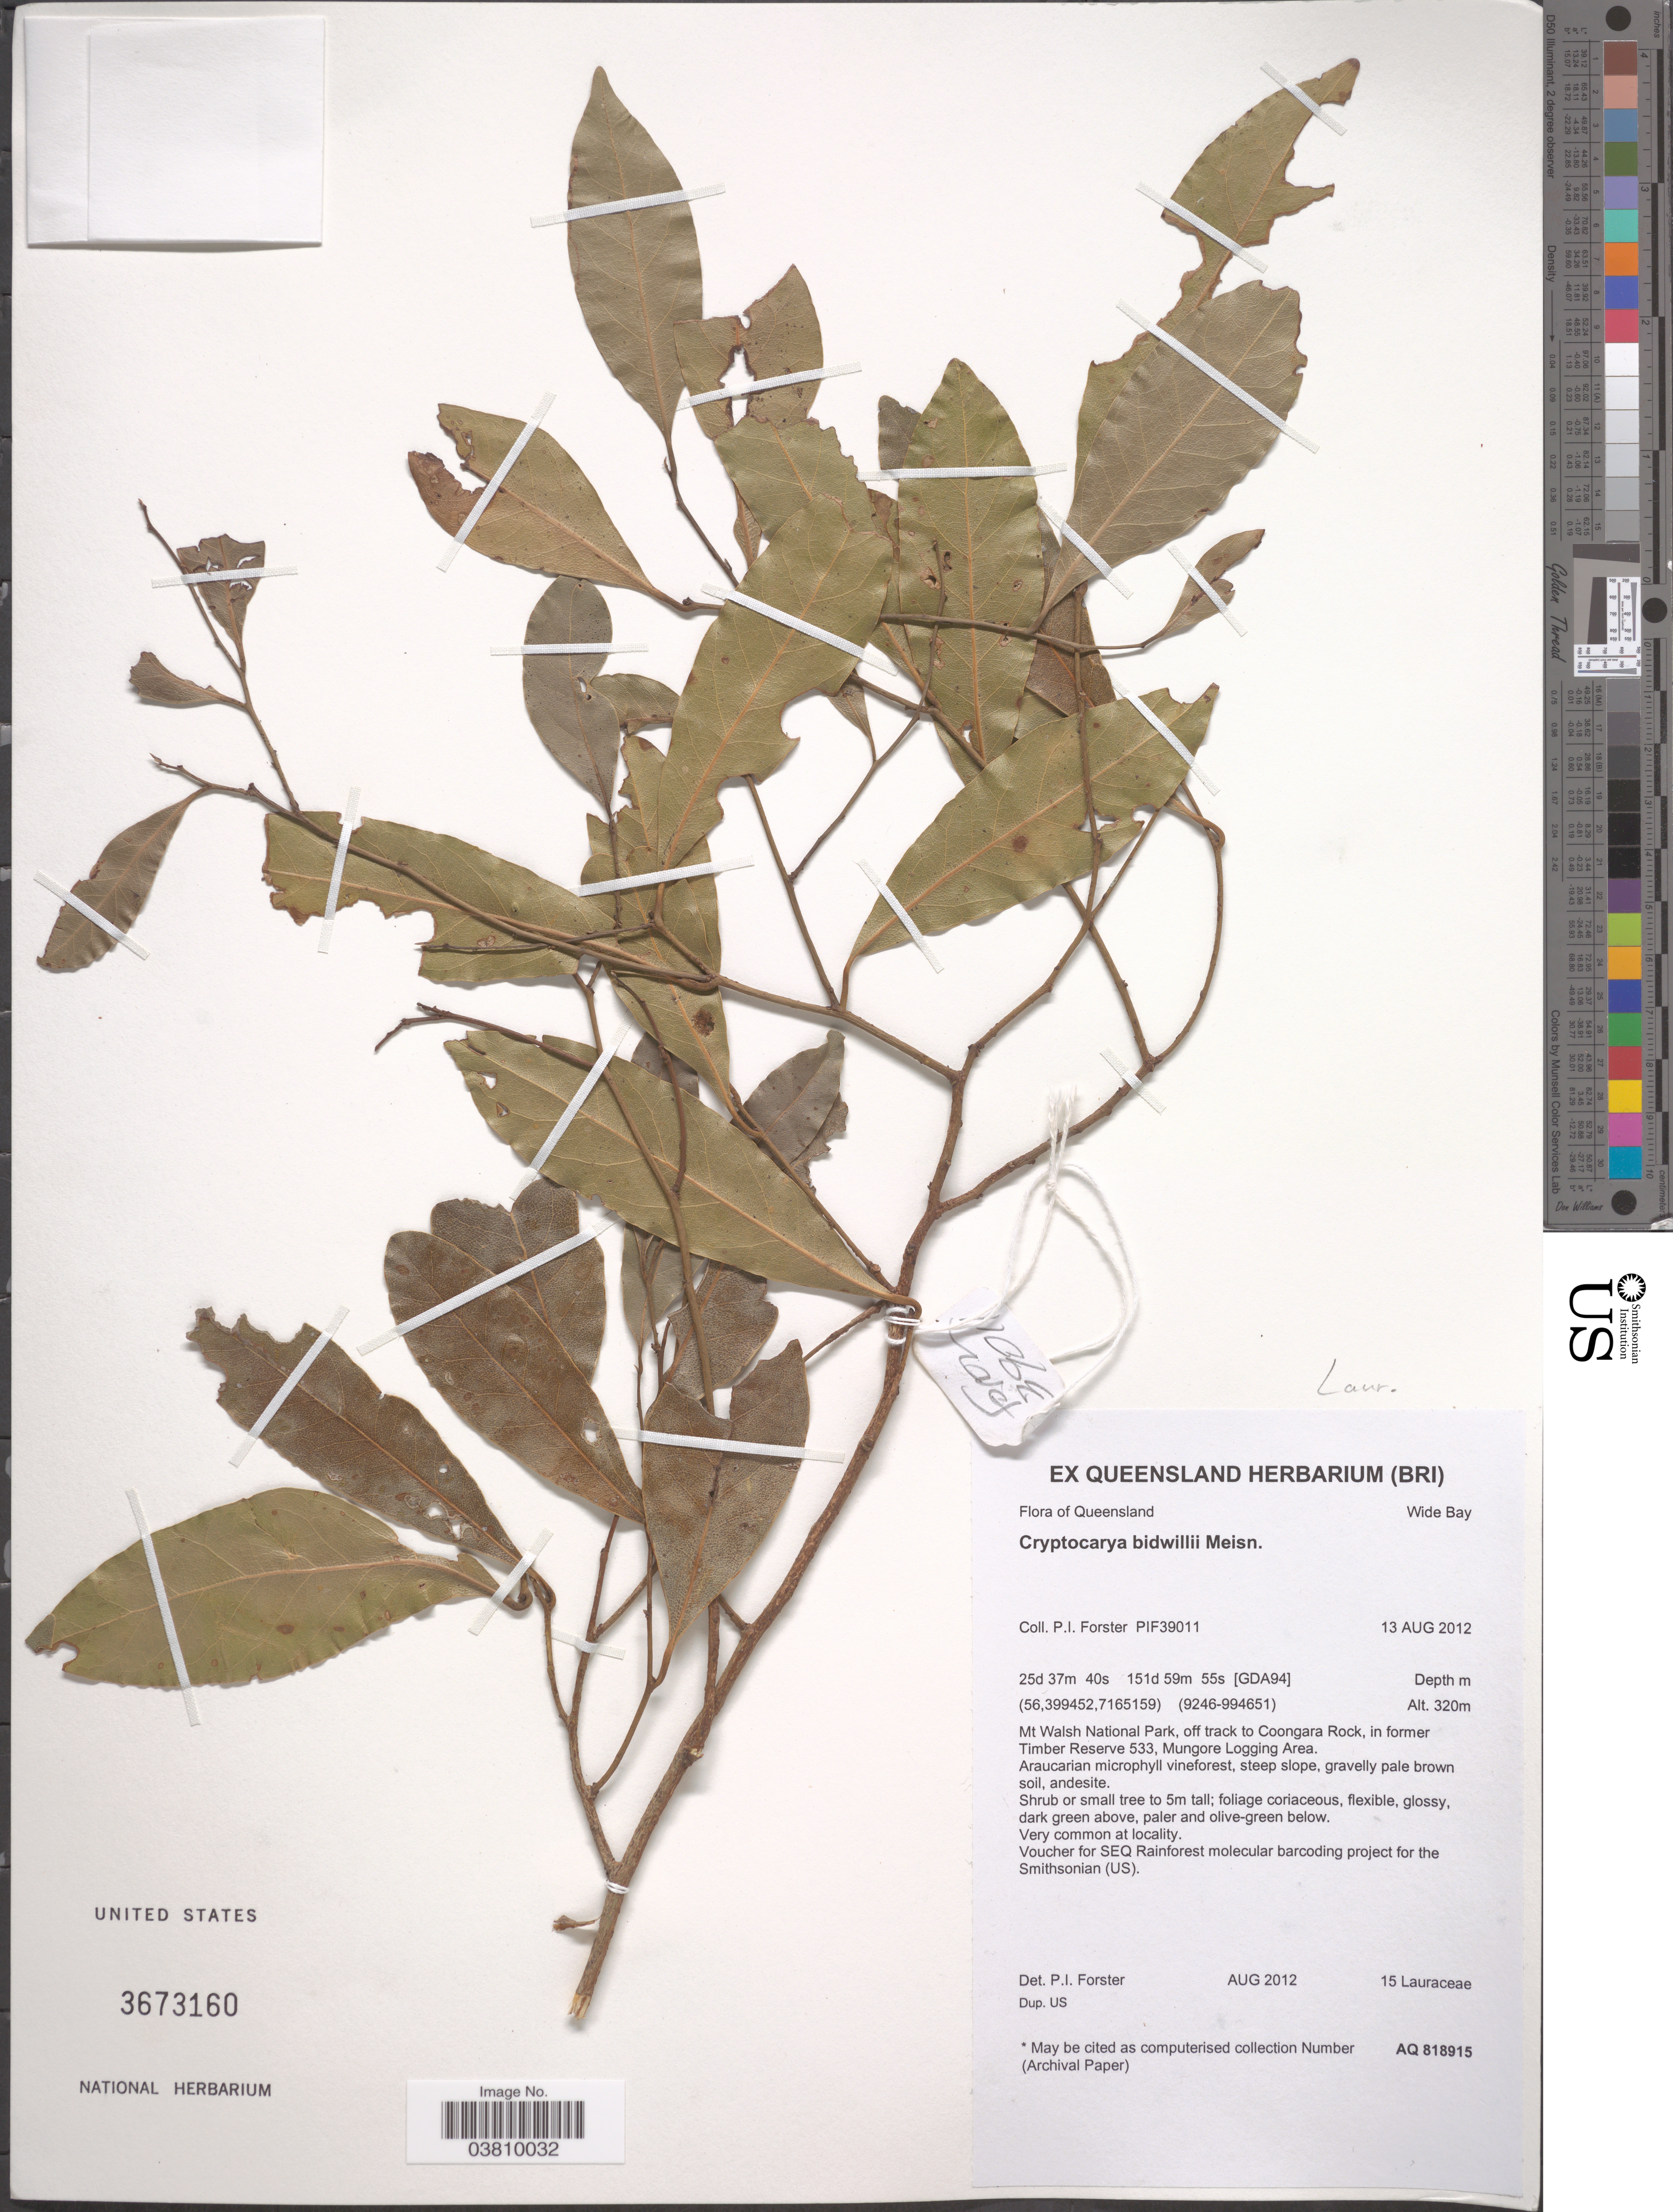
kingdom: Plantae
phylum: Tracheophyta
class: Magnoliopsida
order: Laurales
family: Lauraceae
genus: Cryptocarya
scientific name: Cryptocarya bidwillii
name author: Meisn.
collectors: P. Forster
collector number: PIF39011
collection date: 2012-08-13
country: Australia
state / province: Queensland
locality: Mt Walsh National Park, off track to Coongara Rock, in former Timber Reserve 533, Mungore Logging Area.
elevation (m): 320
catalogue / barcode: US 3673160